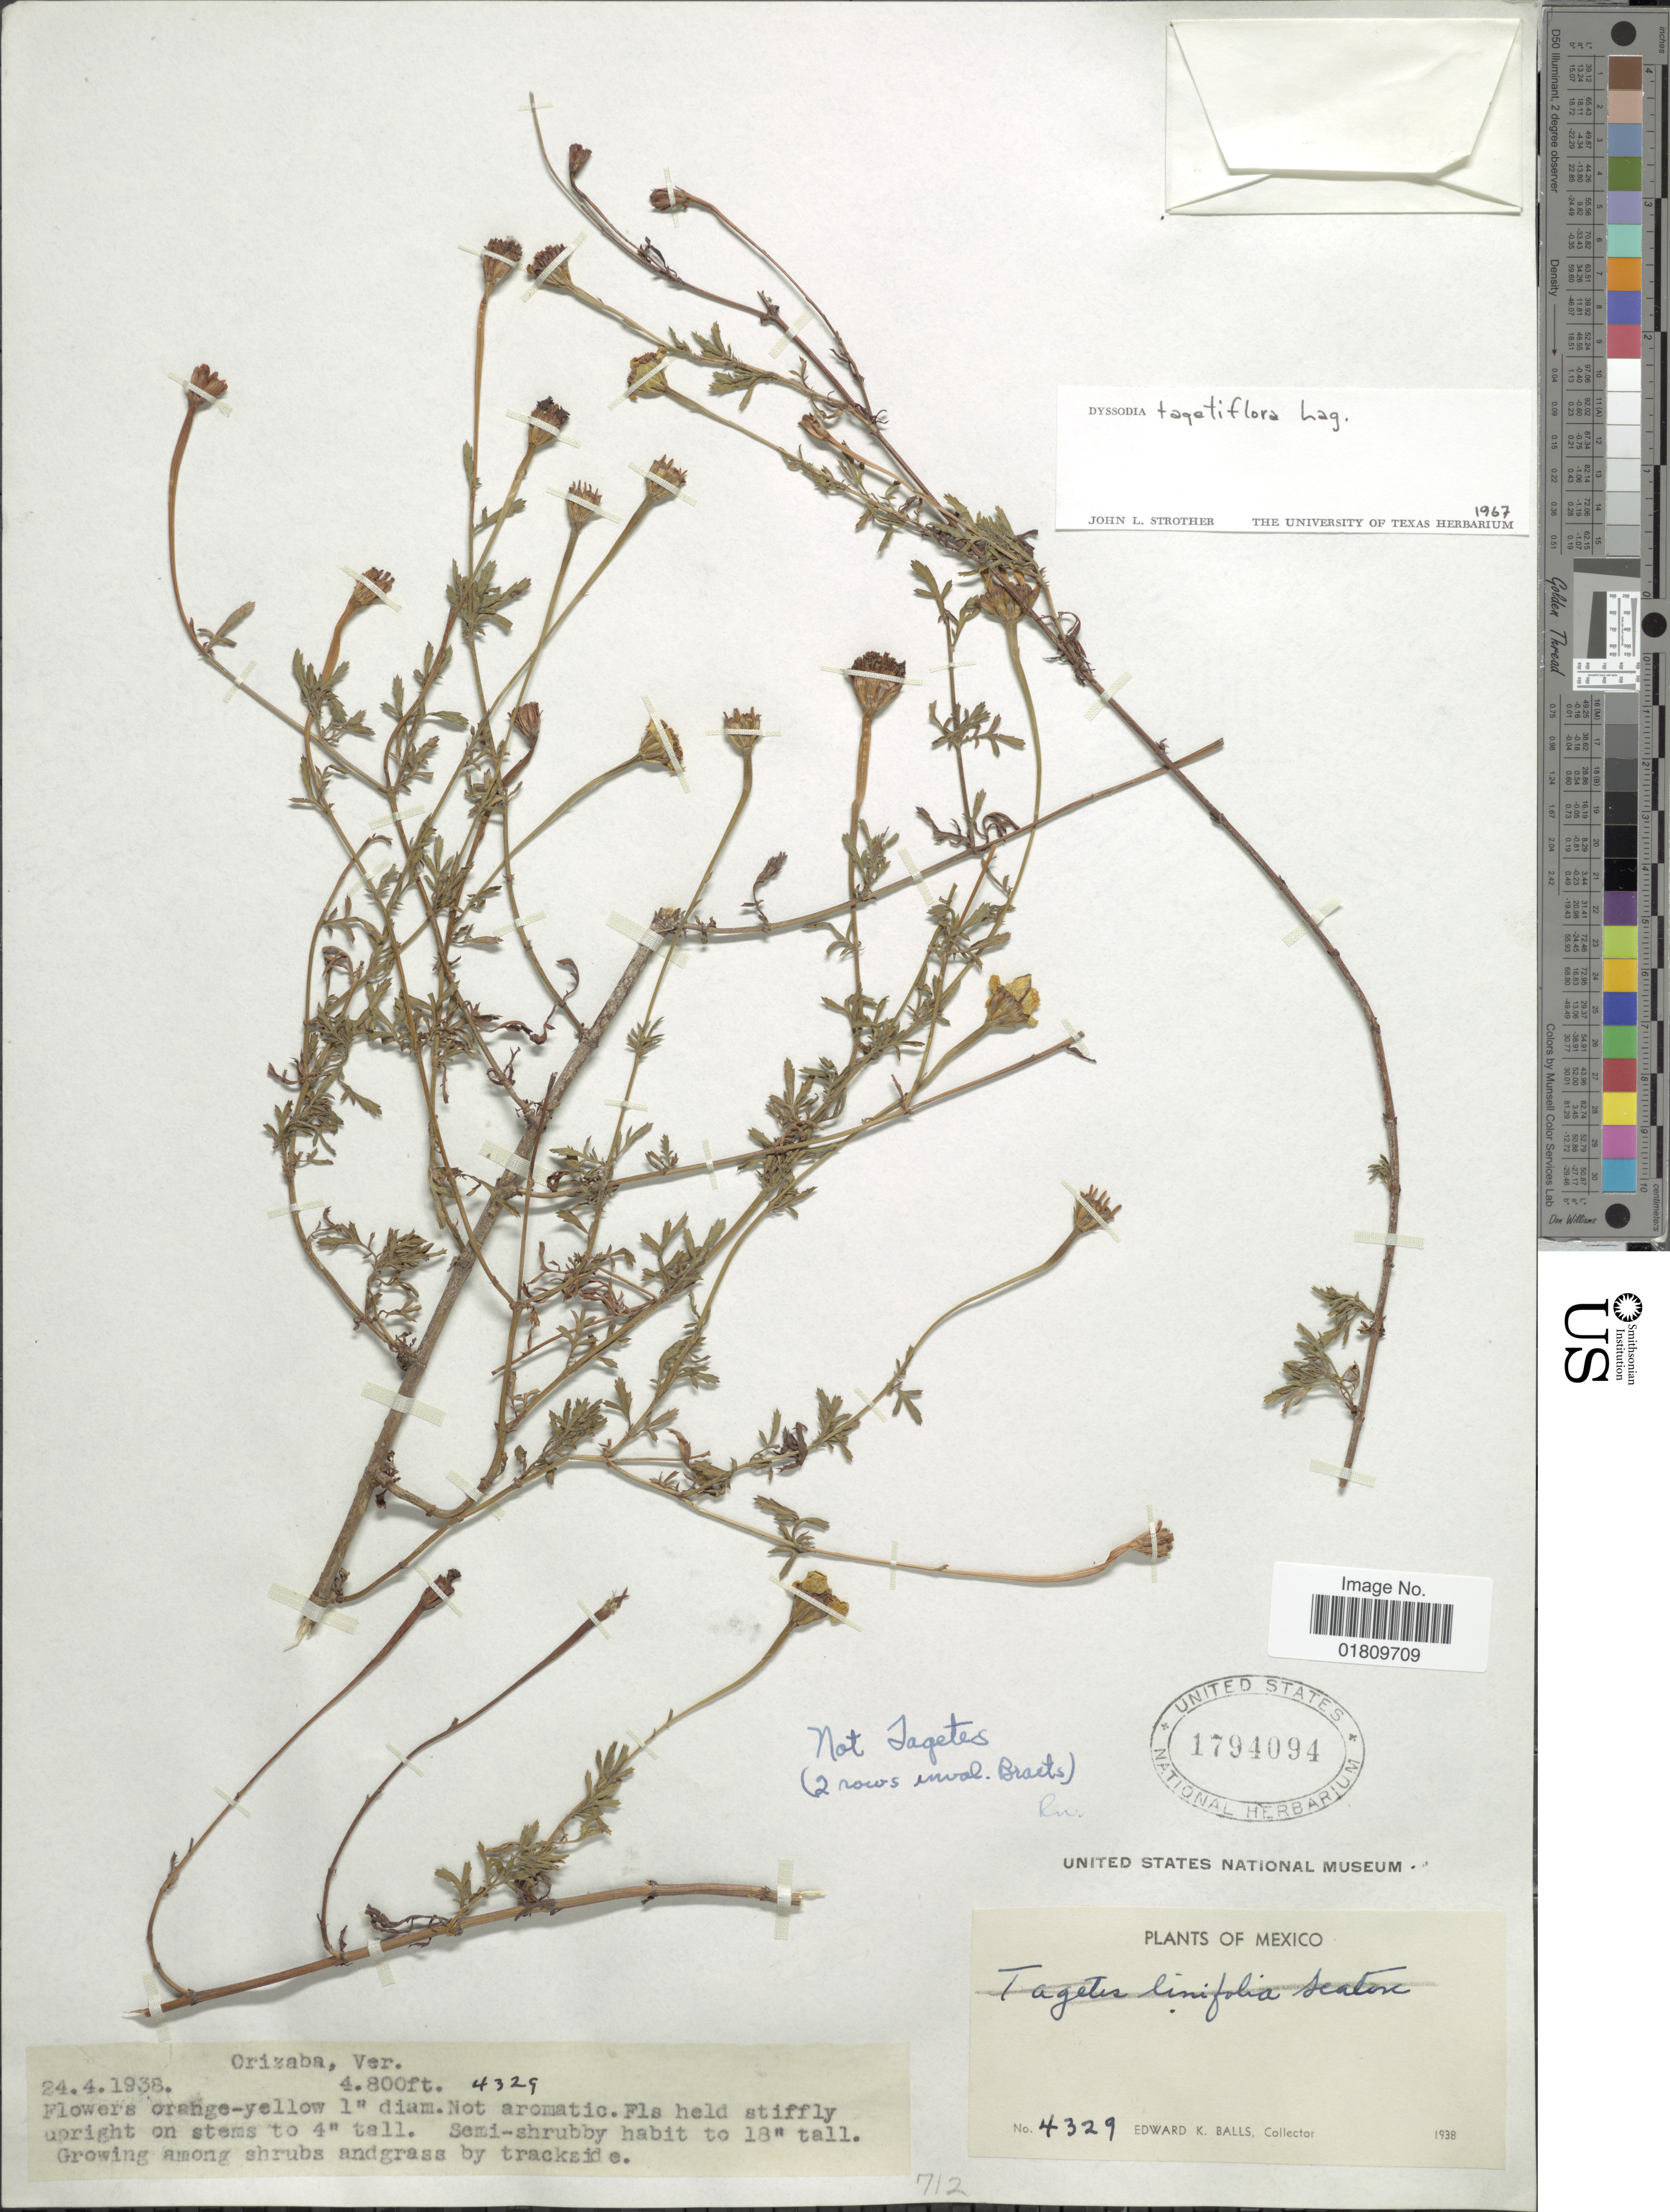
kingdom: Plantae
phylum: Tracheophyta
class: Magnoliopsida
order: Asterales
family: Asteraceae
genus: Dyssodia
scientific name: Dyssodia tagetiflora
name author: Lag.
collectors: E. K. Balls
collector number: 4329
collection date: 1938-04-24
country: Mexico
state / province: Veracruz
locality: Orizaba, growing among shrubs and grass by trackside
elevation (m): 1463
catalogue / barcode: US 1794094